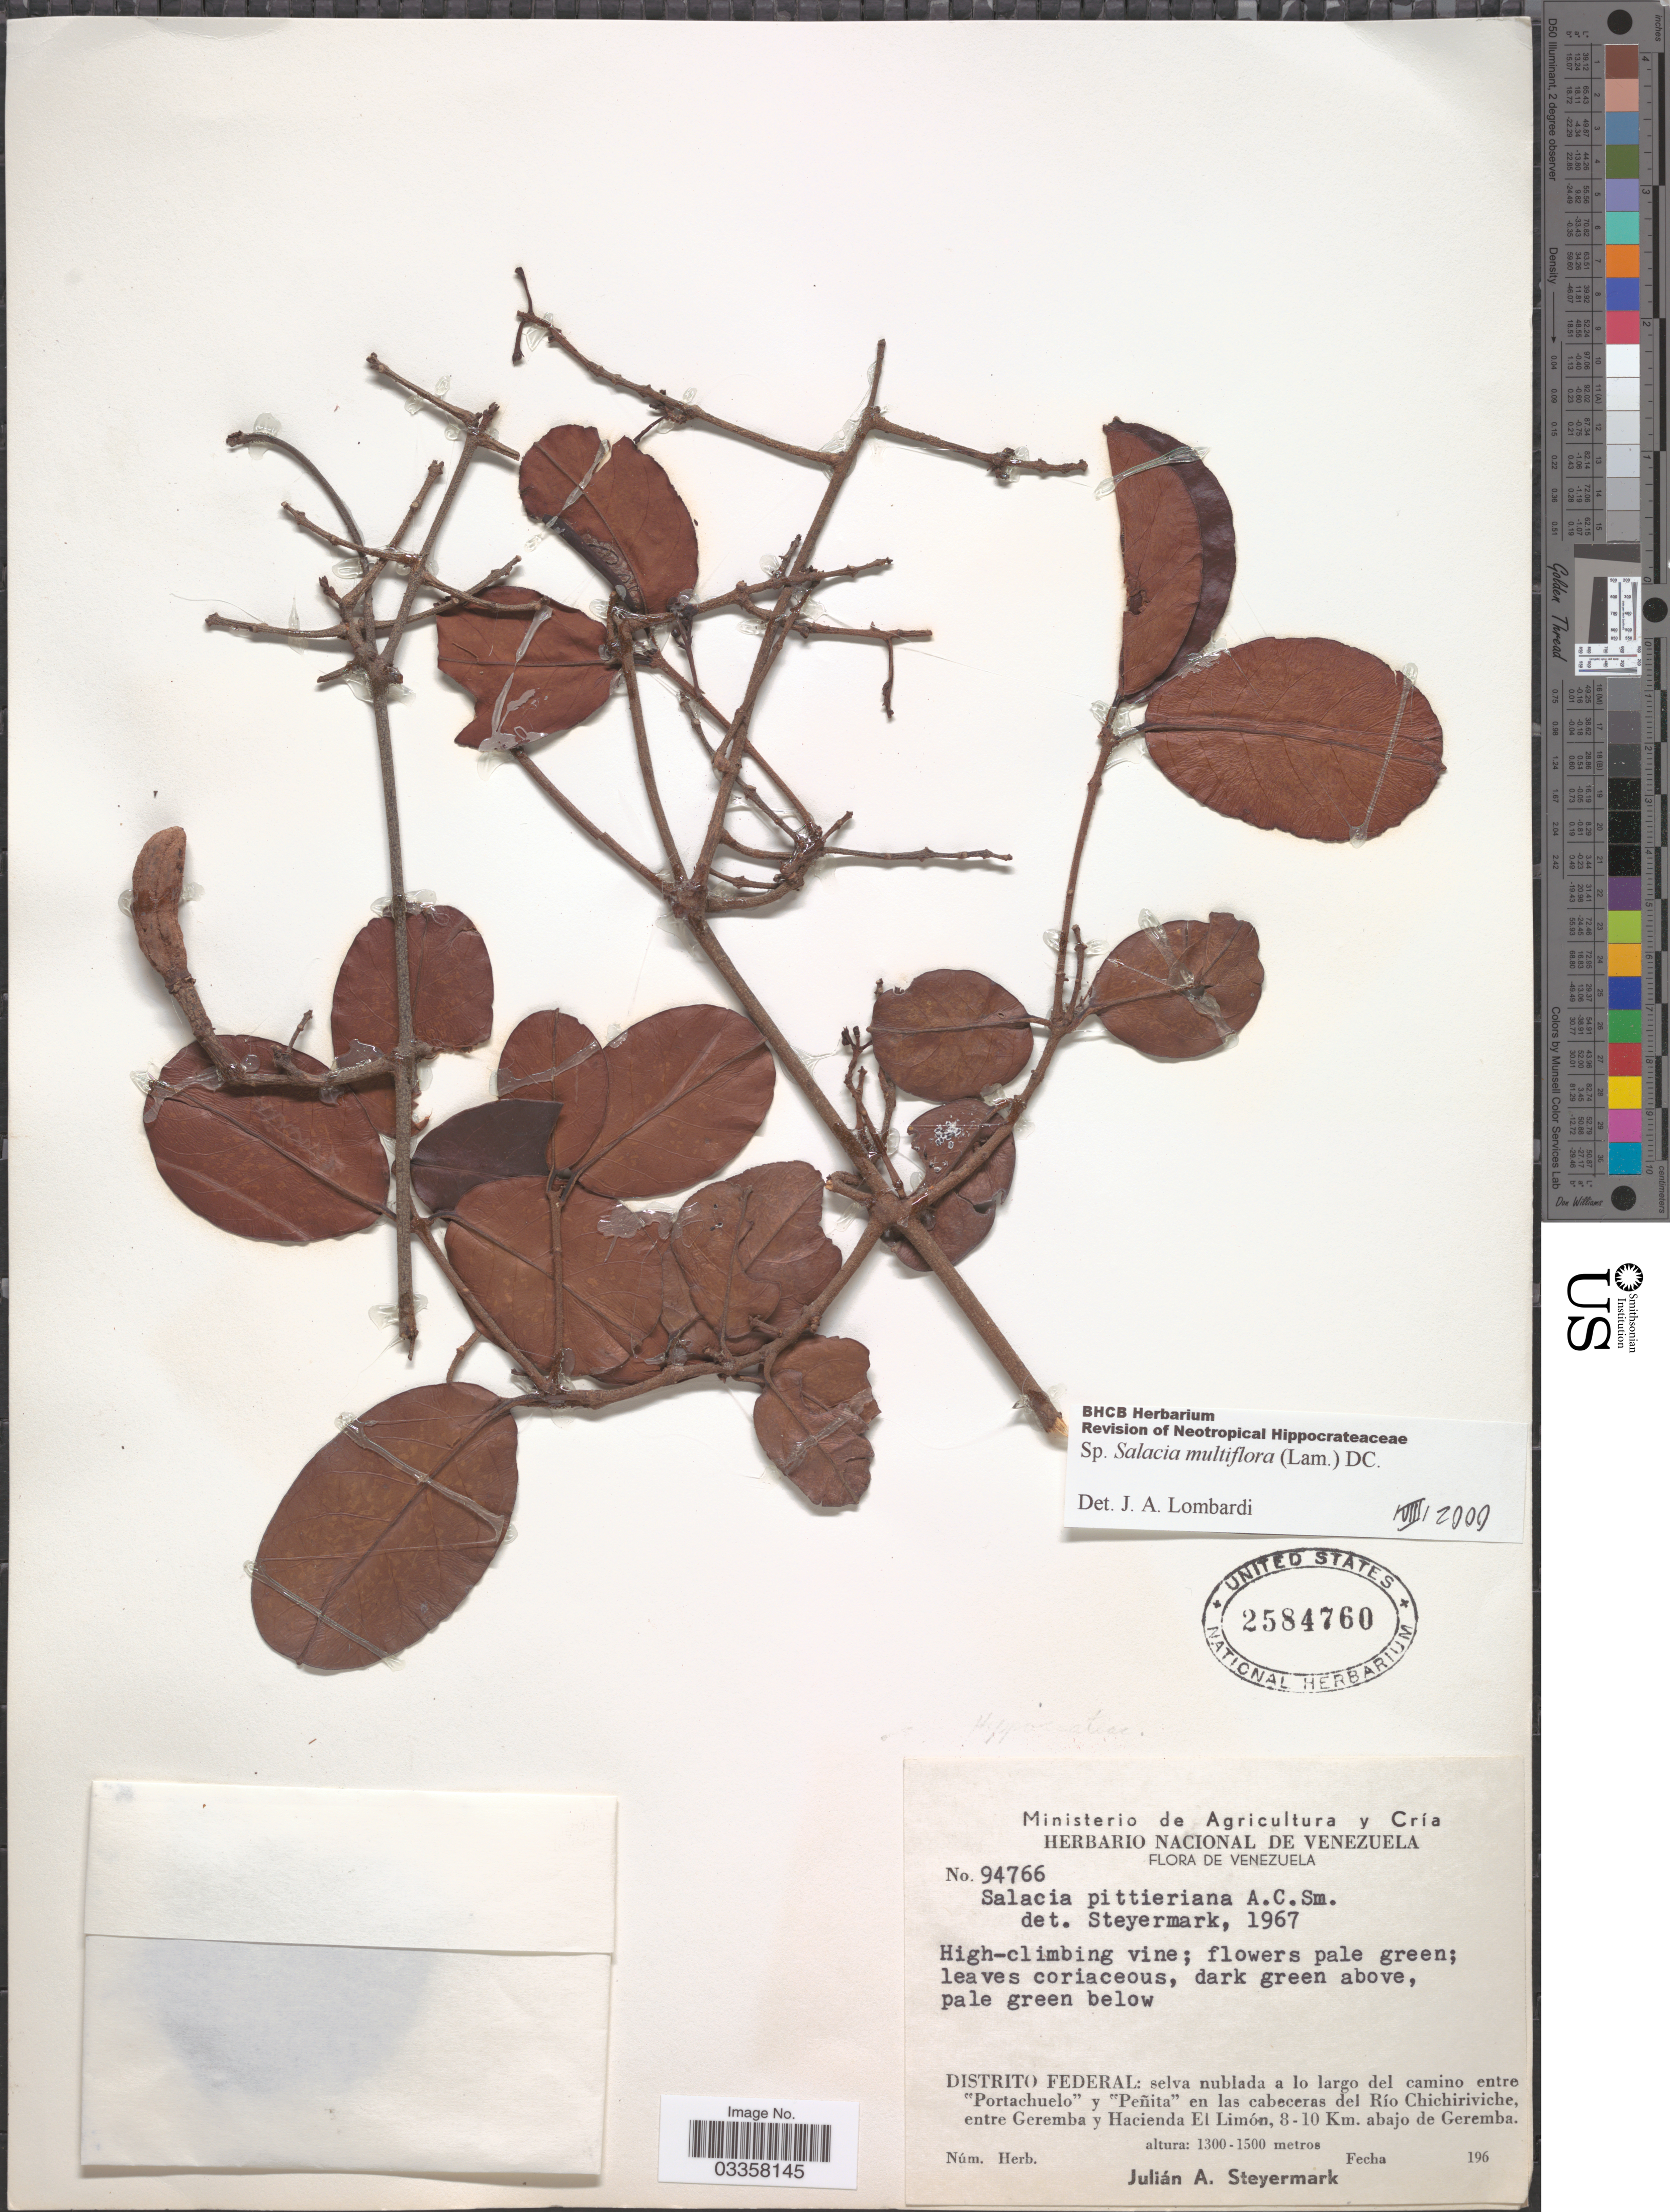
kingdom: Plantae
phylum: Tracheophyta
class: Magnoliopsida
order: Celastrales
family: Celastraceae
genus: Salacia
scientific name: Salacia multiflora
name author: (Lam.) DC.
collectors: J. Steyermark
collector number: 94766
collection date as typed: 196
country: Venezuela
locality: Distrito Federal: selva nublada a lo largo del camino entre "Portachuelo" y "Peñita" en las cabeceras del Río Chichiriviche, entre Geremba y Hacienda El Limón, 8-10 Km. abajo de Geremba.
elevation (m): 1300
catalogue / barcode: US 2584760